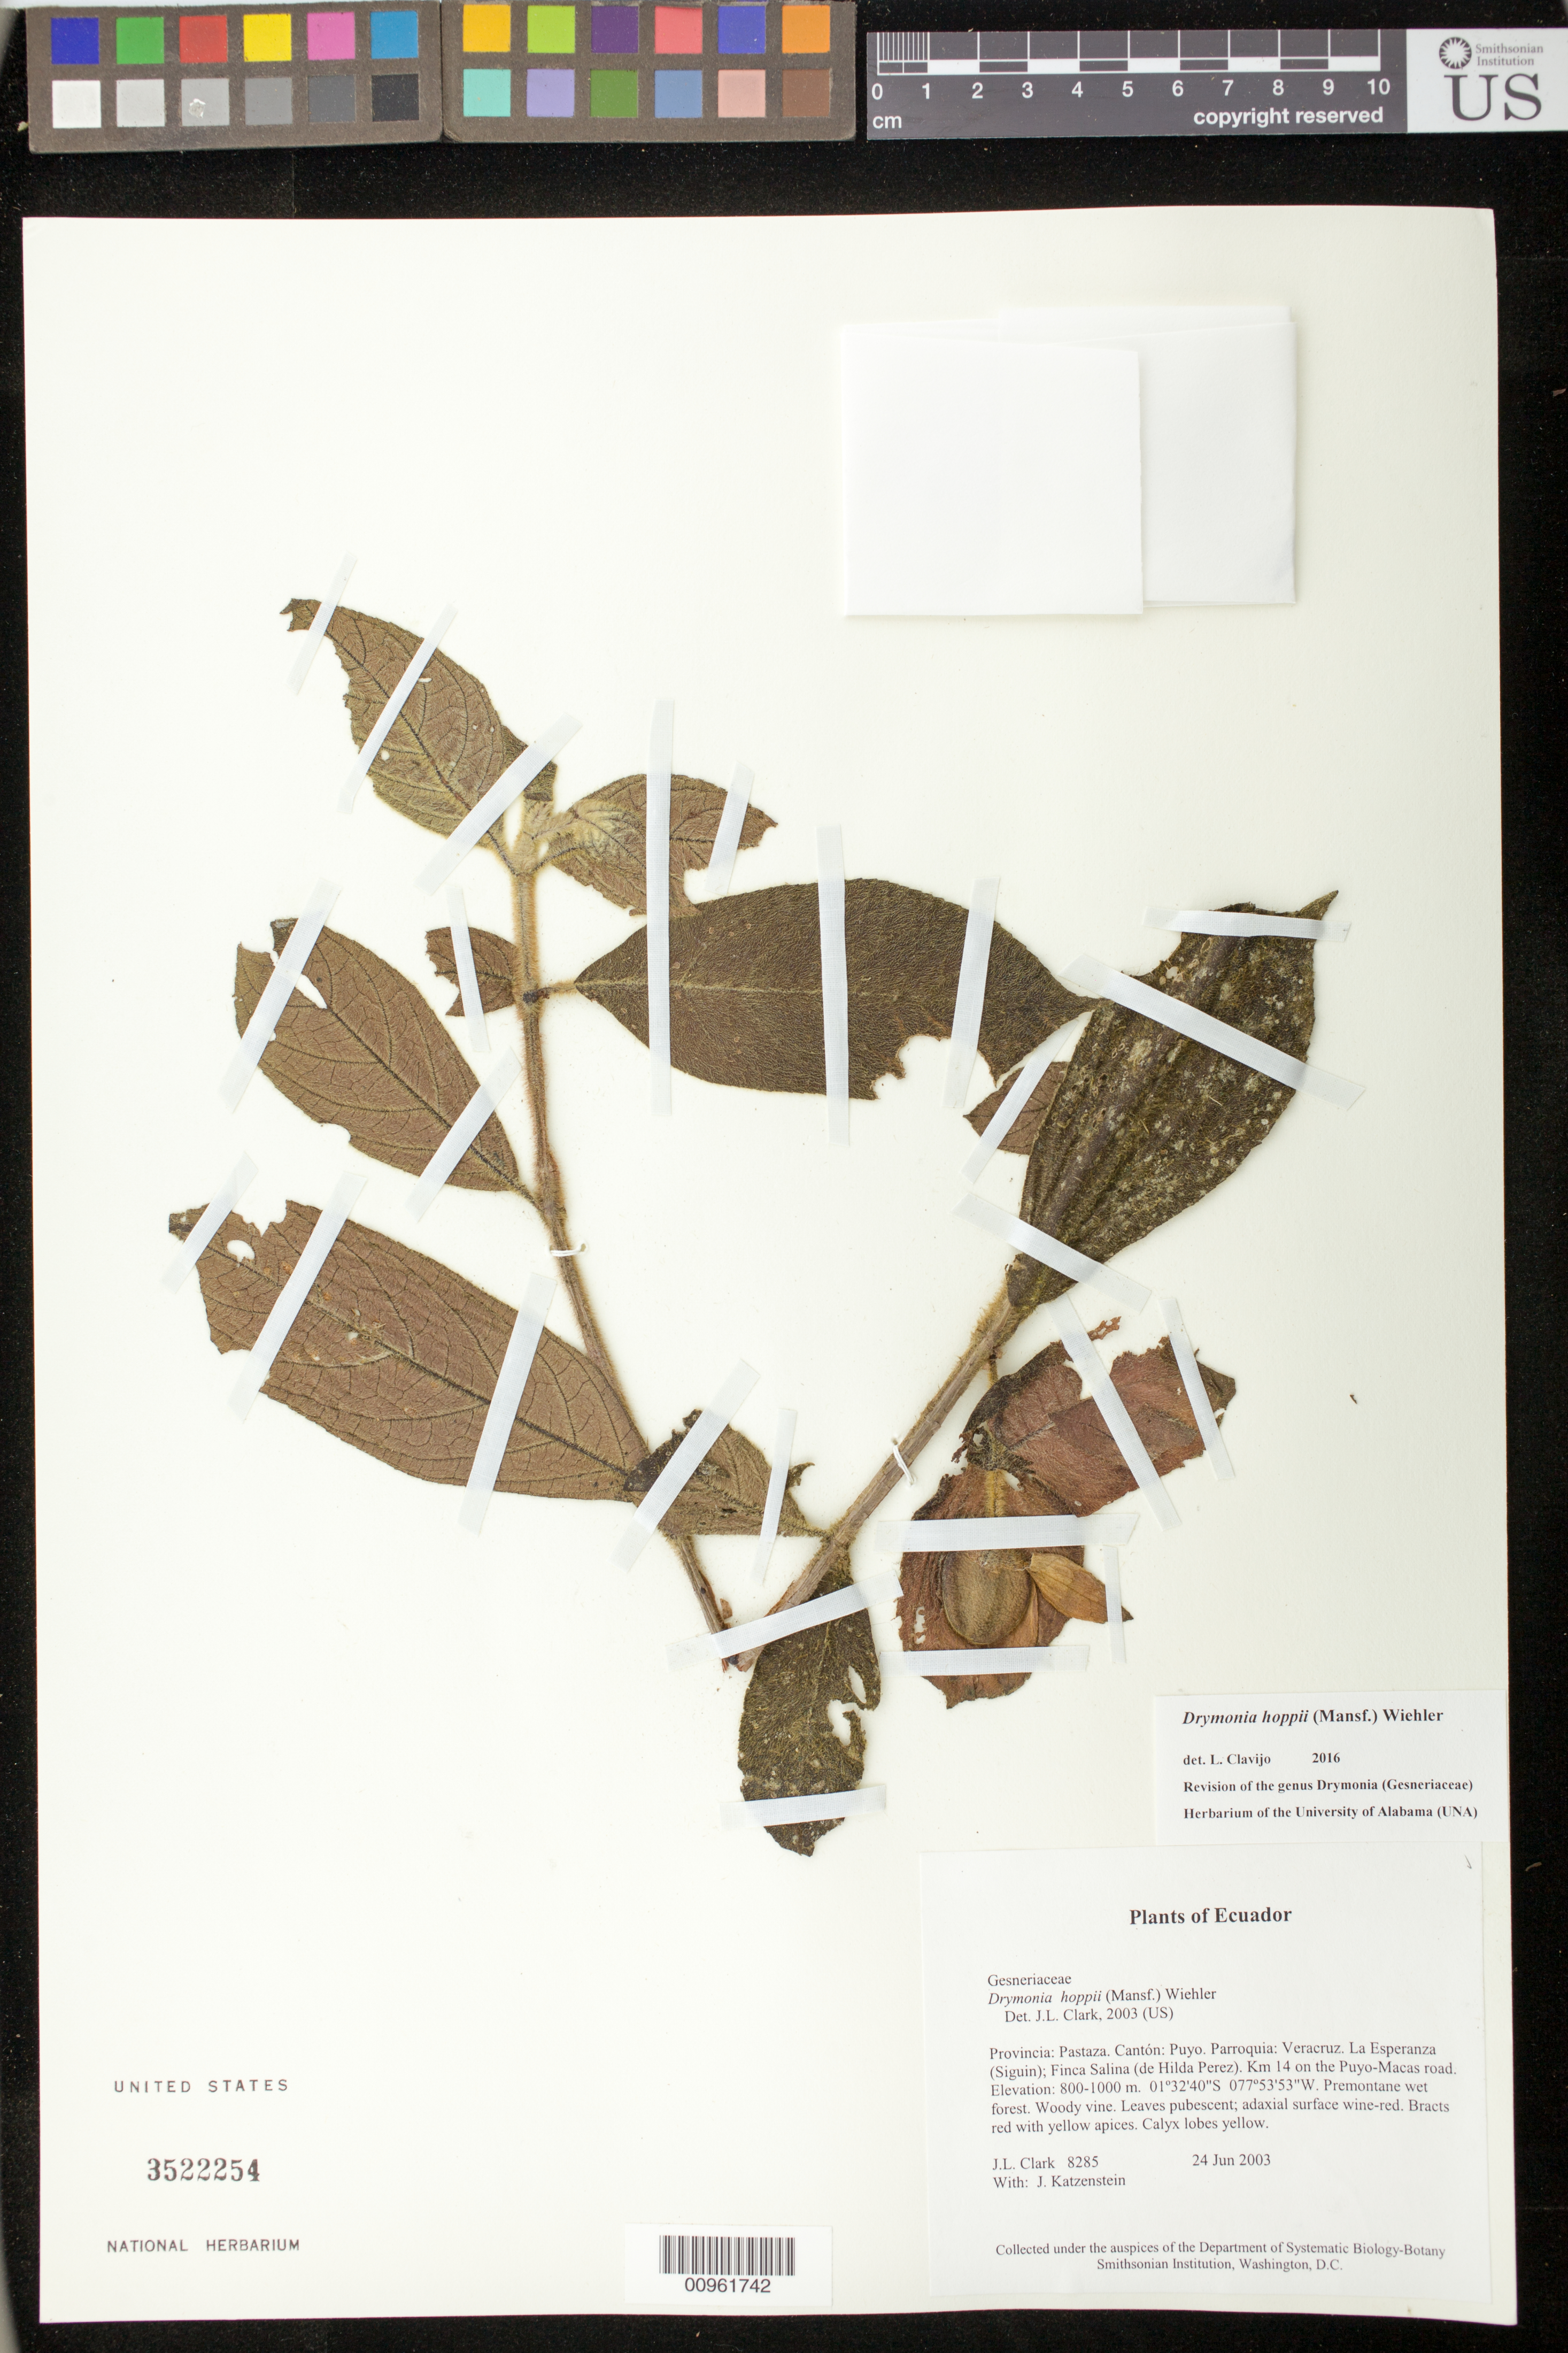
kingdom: Plantae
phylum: Tracheophyta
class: Magnoliopsida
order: Lamiales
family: Gesneriaceae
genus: Drymonia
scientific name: Drymonia hoppii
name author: (Mansf.) Wiehler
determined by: Clark, J. L., (SEL), The Marie Selby Botanical Garden (UNITED STATES)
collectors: J. L. Clark & J. Katzenstein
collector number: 8285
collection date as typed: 24 Jun 2003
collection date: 2003-06-24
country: Ecuador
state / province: Pastaza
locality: Puyo. Parroquia: Veracruz. La Esperanza (Siguin); Finca Salina (de Hilda Perez). Km 14 on the Puyo-Macas road.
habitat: Premontane wet forest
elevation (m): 800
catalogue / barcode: US 3522254